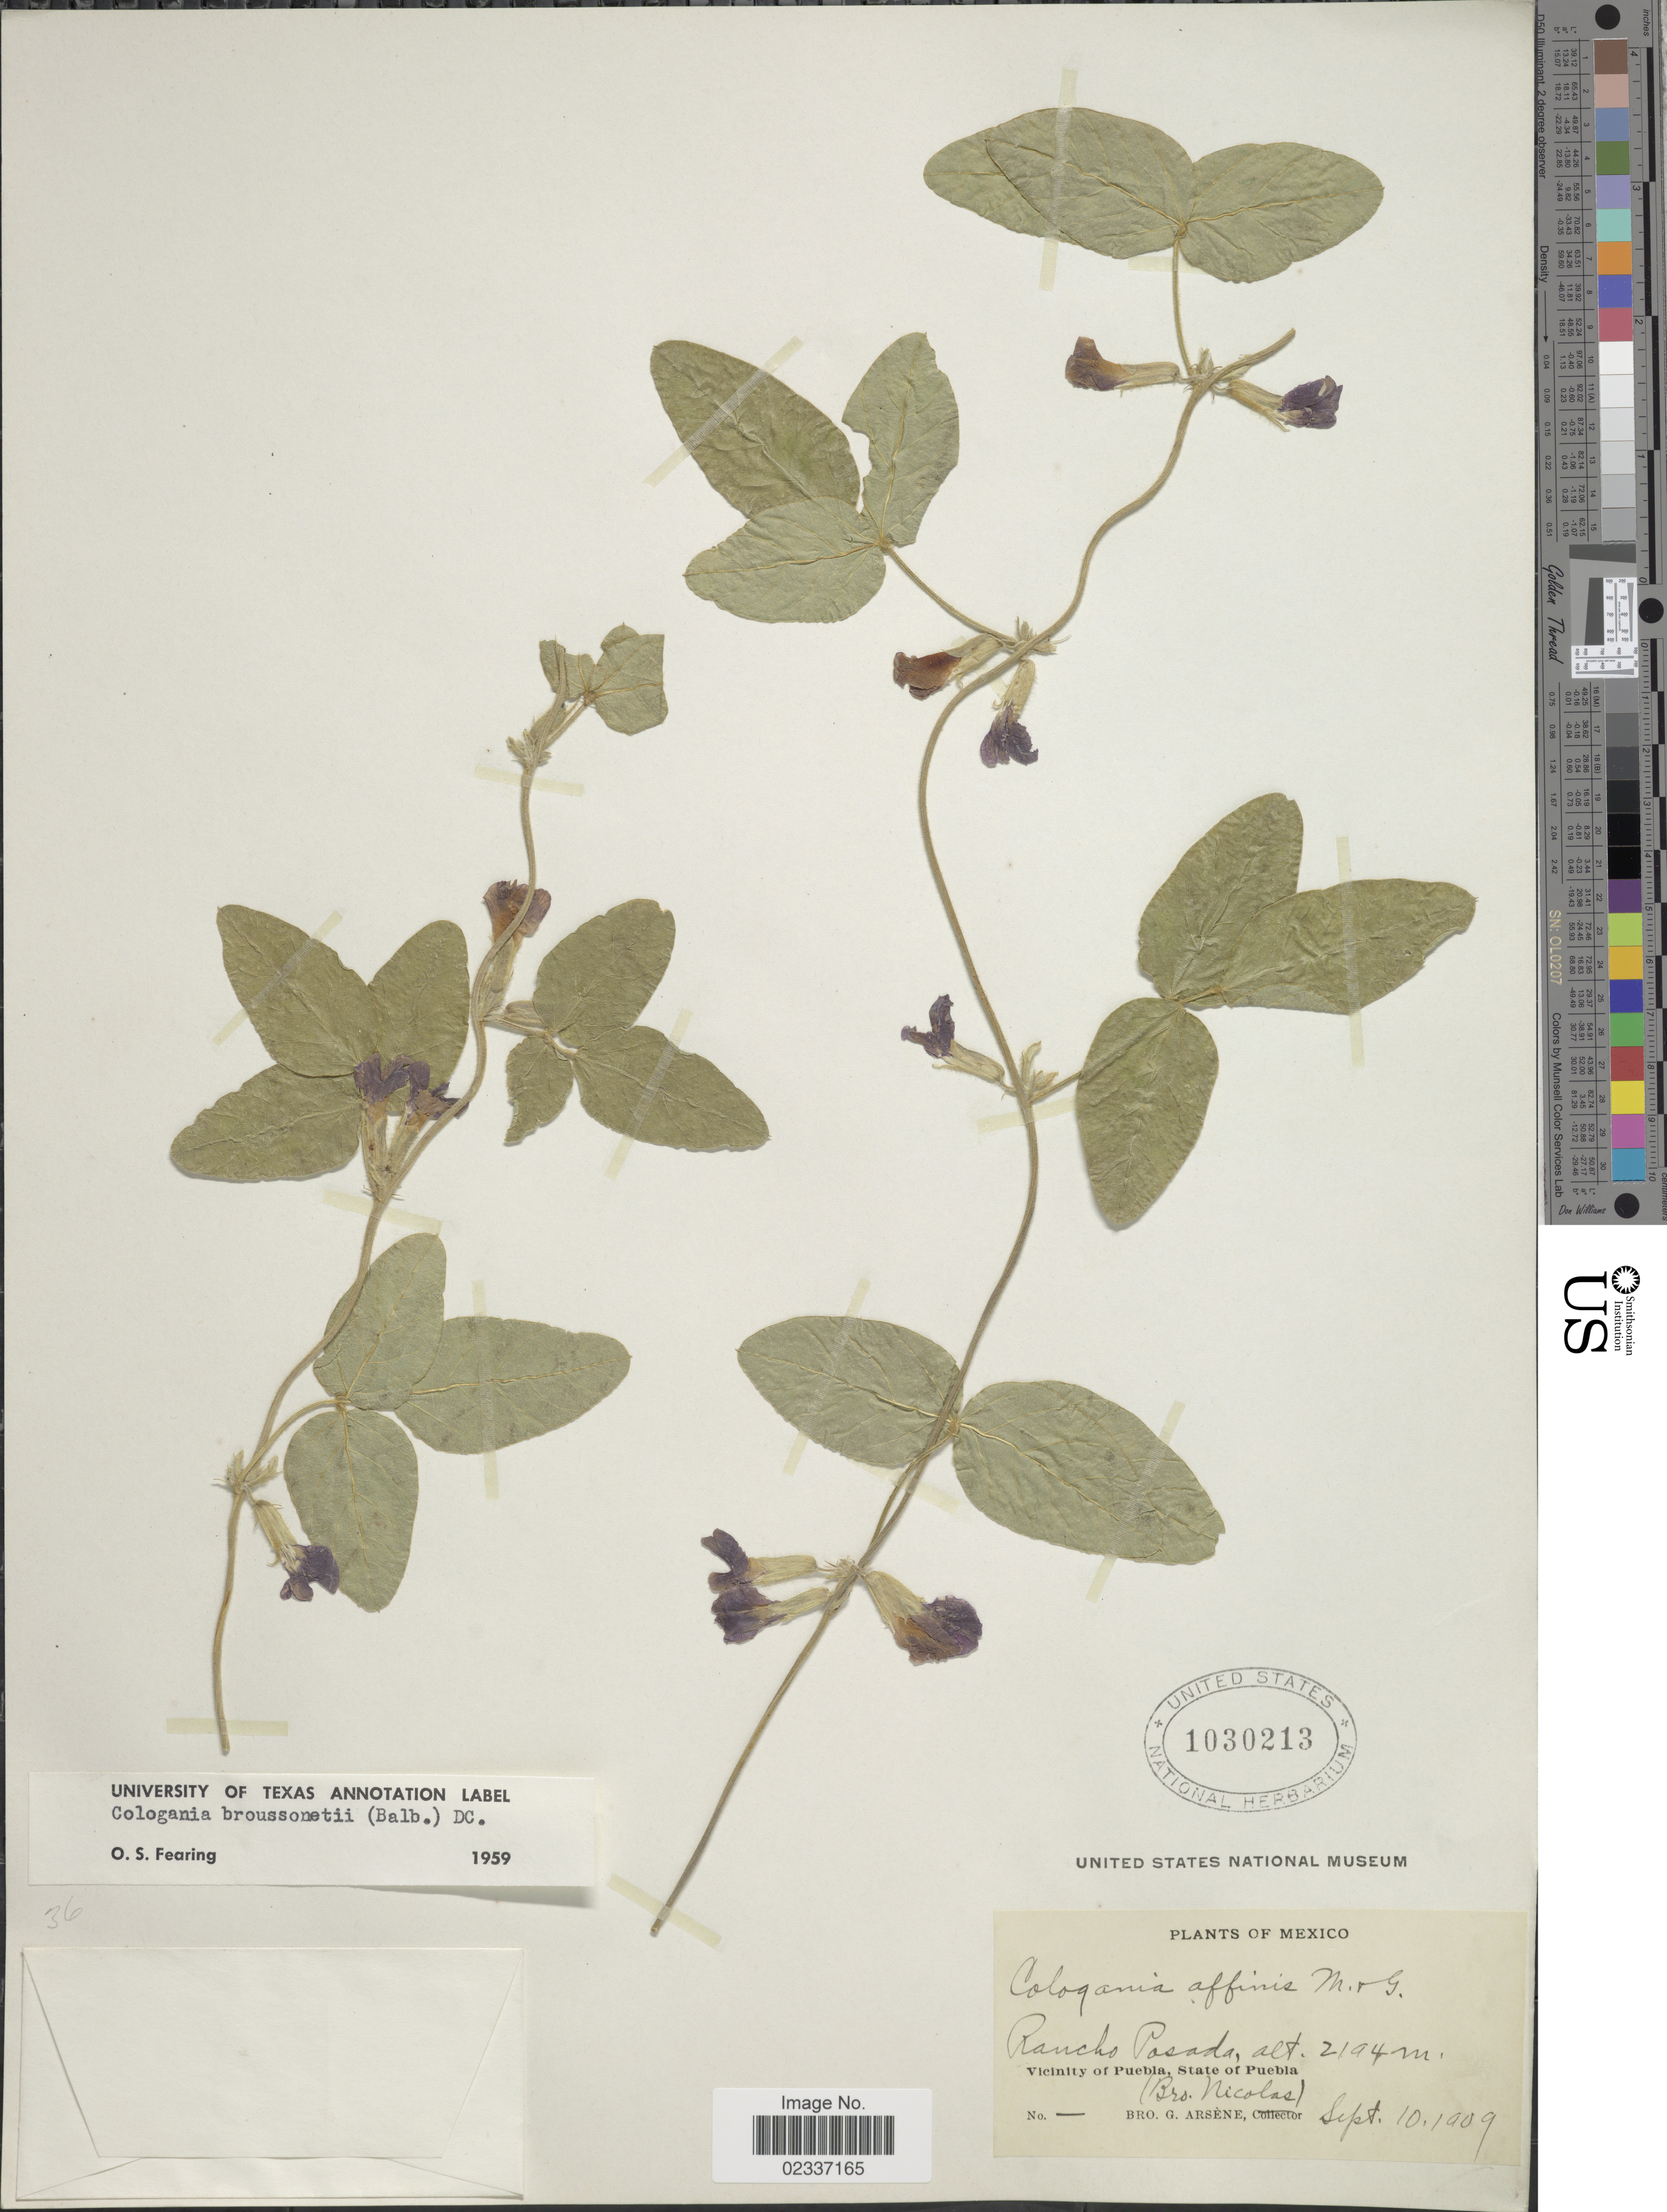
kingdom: Plantae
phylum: Tracheophyta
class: Magnoliopsida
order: Fabales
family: Fabaceae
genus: Cologania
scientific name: Cologania broussonetii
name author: (Balb.) DC.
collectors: Bro. Nicolas & Bro. G. Arsène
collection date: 1909-09-10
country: Mexico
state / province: Puebla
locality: Rancho Posada, Vicinity of Puebla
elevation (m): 2194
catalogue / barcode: US 1030213